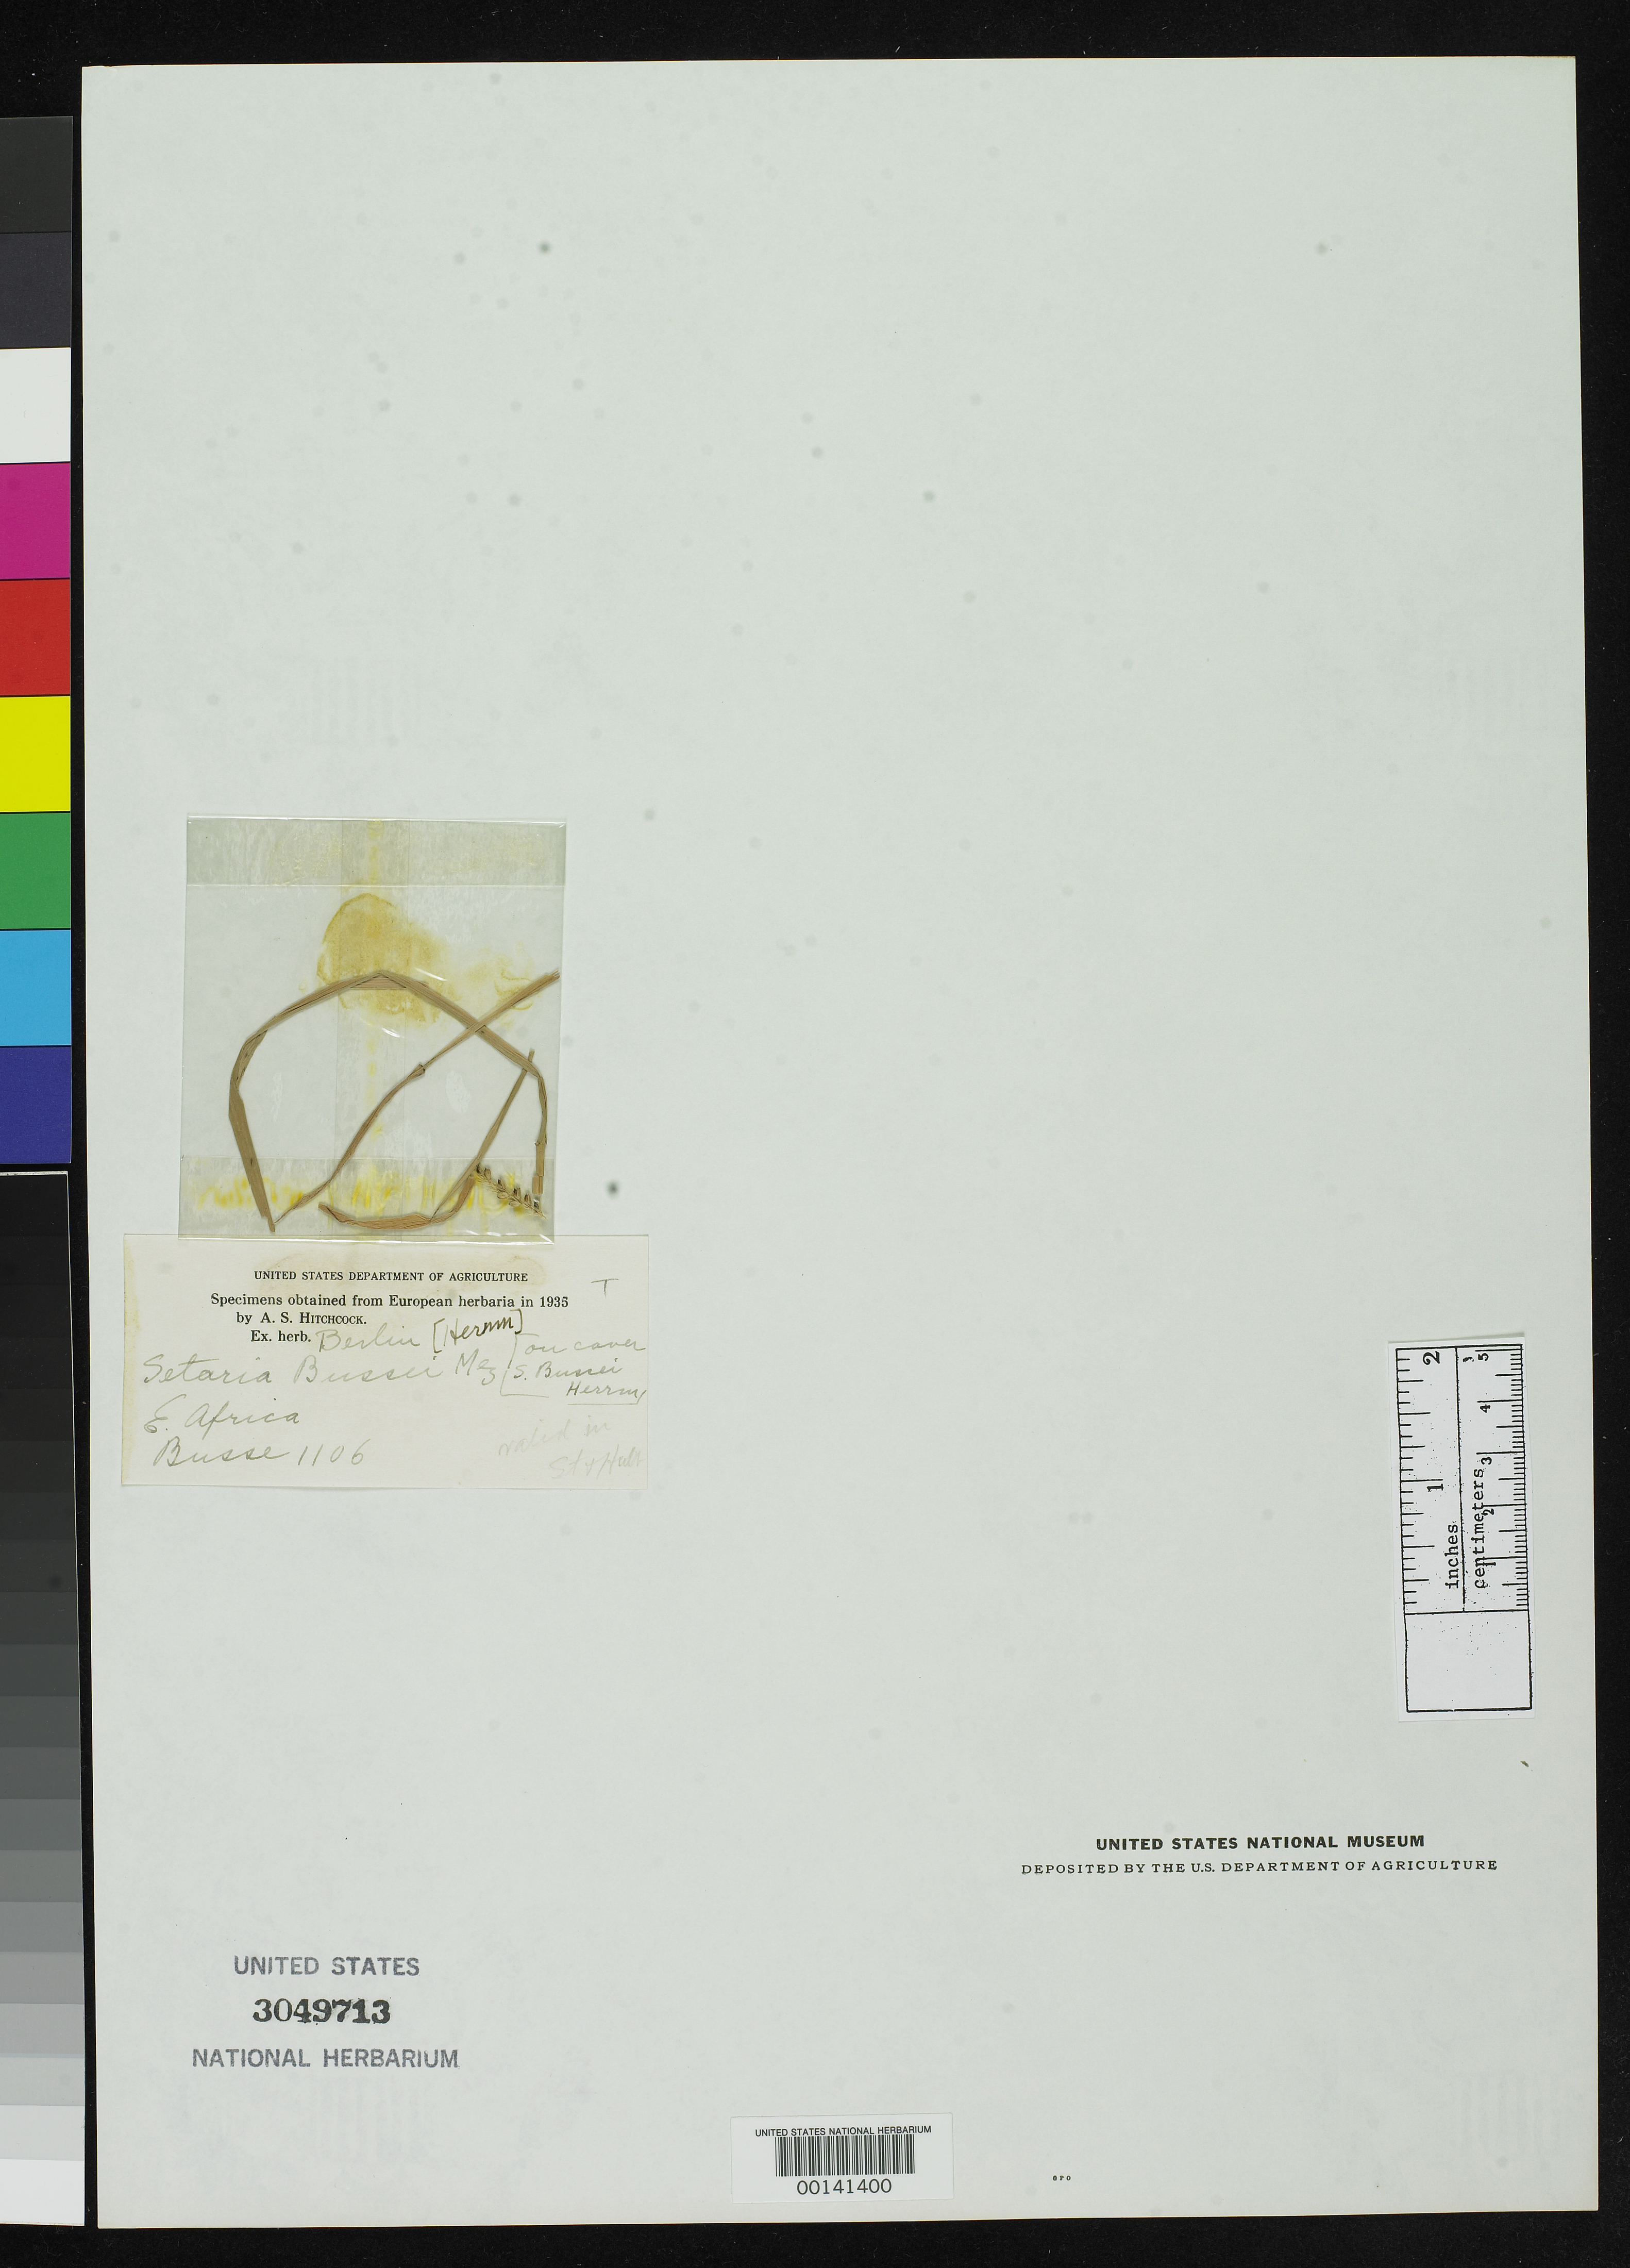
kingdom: Plantae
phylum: Tracheophyta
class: Liliopsida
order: Poales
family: Poaceae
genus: Setaria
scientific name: Setaria bussei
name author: R.A.W. Herrm.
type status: Type Fragment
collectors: W. Busse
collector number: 1106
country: Tanzania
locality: Mpatila plateau, Baumporis.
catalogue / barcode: US 3049713